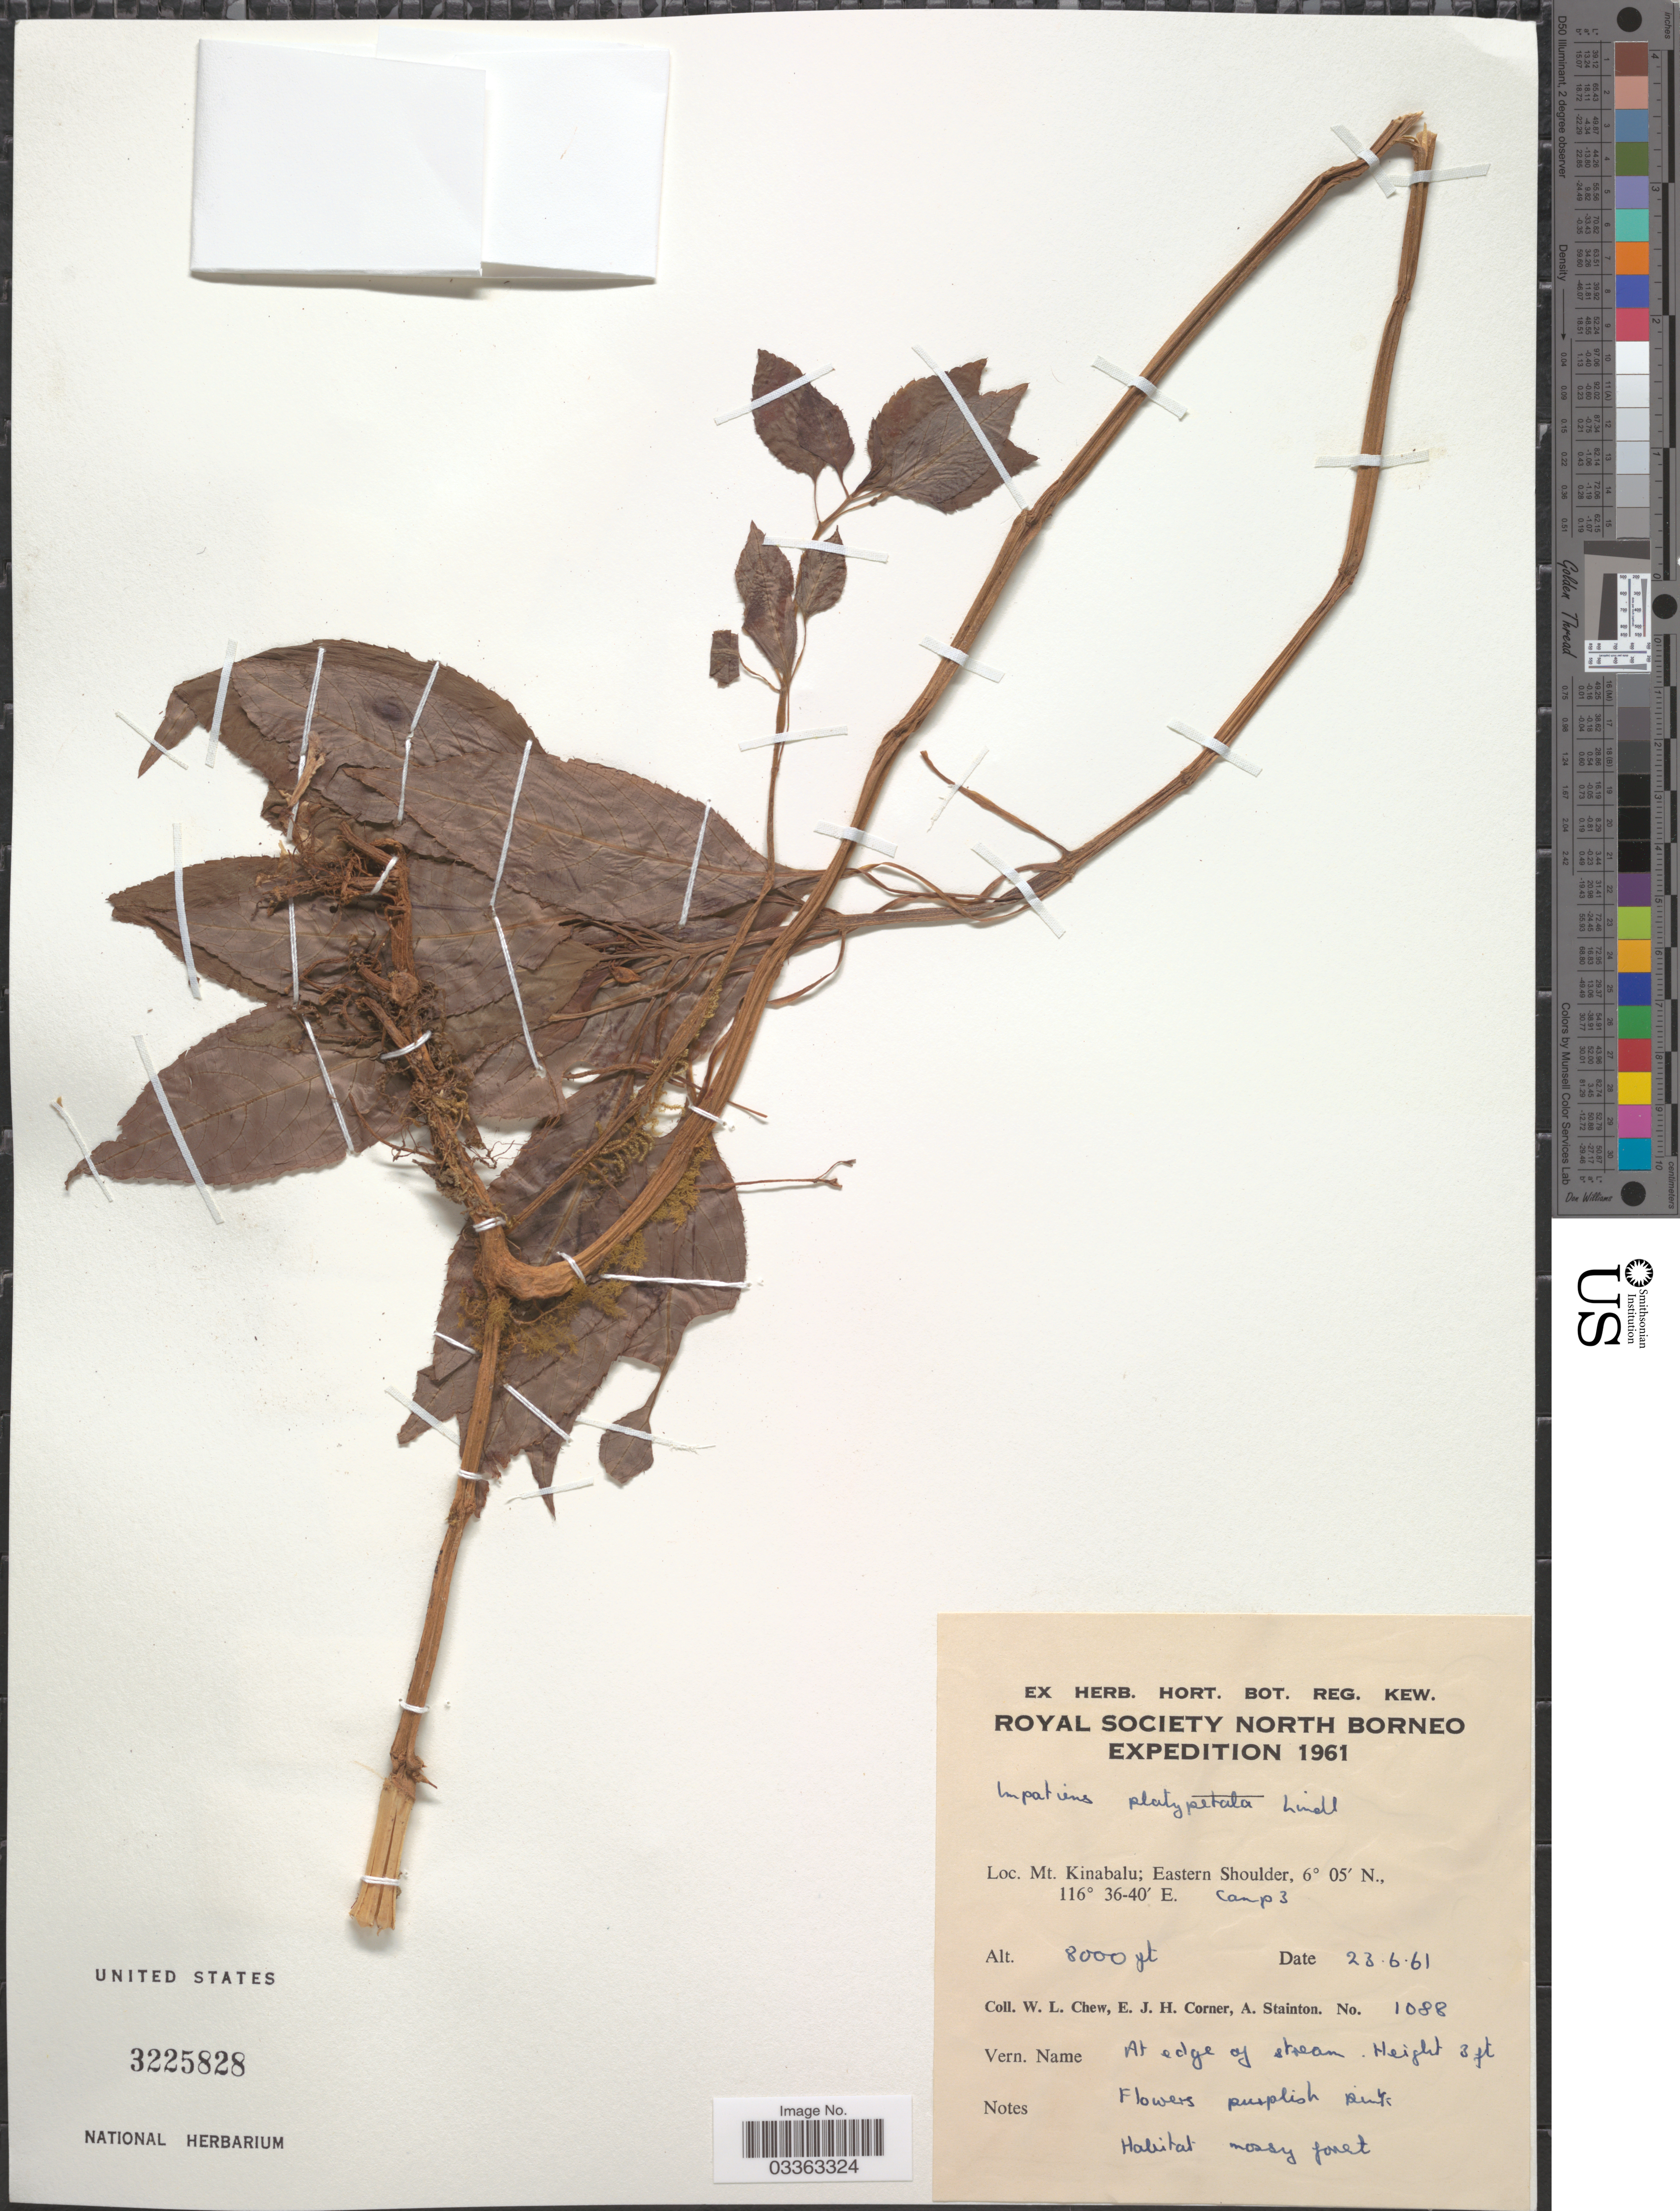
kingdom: Plantae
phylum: Tracheophyta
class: Magnoliopsida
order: Ericales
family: Balsaminaceae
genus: Impatiens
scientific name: Impatiens platypetala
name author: Lindl.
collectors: W. Chew, E. Corner & A. Stainton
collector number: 1088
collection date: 1961-06-23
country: Malaysia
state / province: Sabah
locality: Mt. Kinabalu; Eastern Shoulder. Camp 3.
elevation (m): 2438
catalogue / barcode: US 3225828